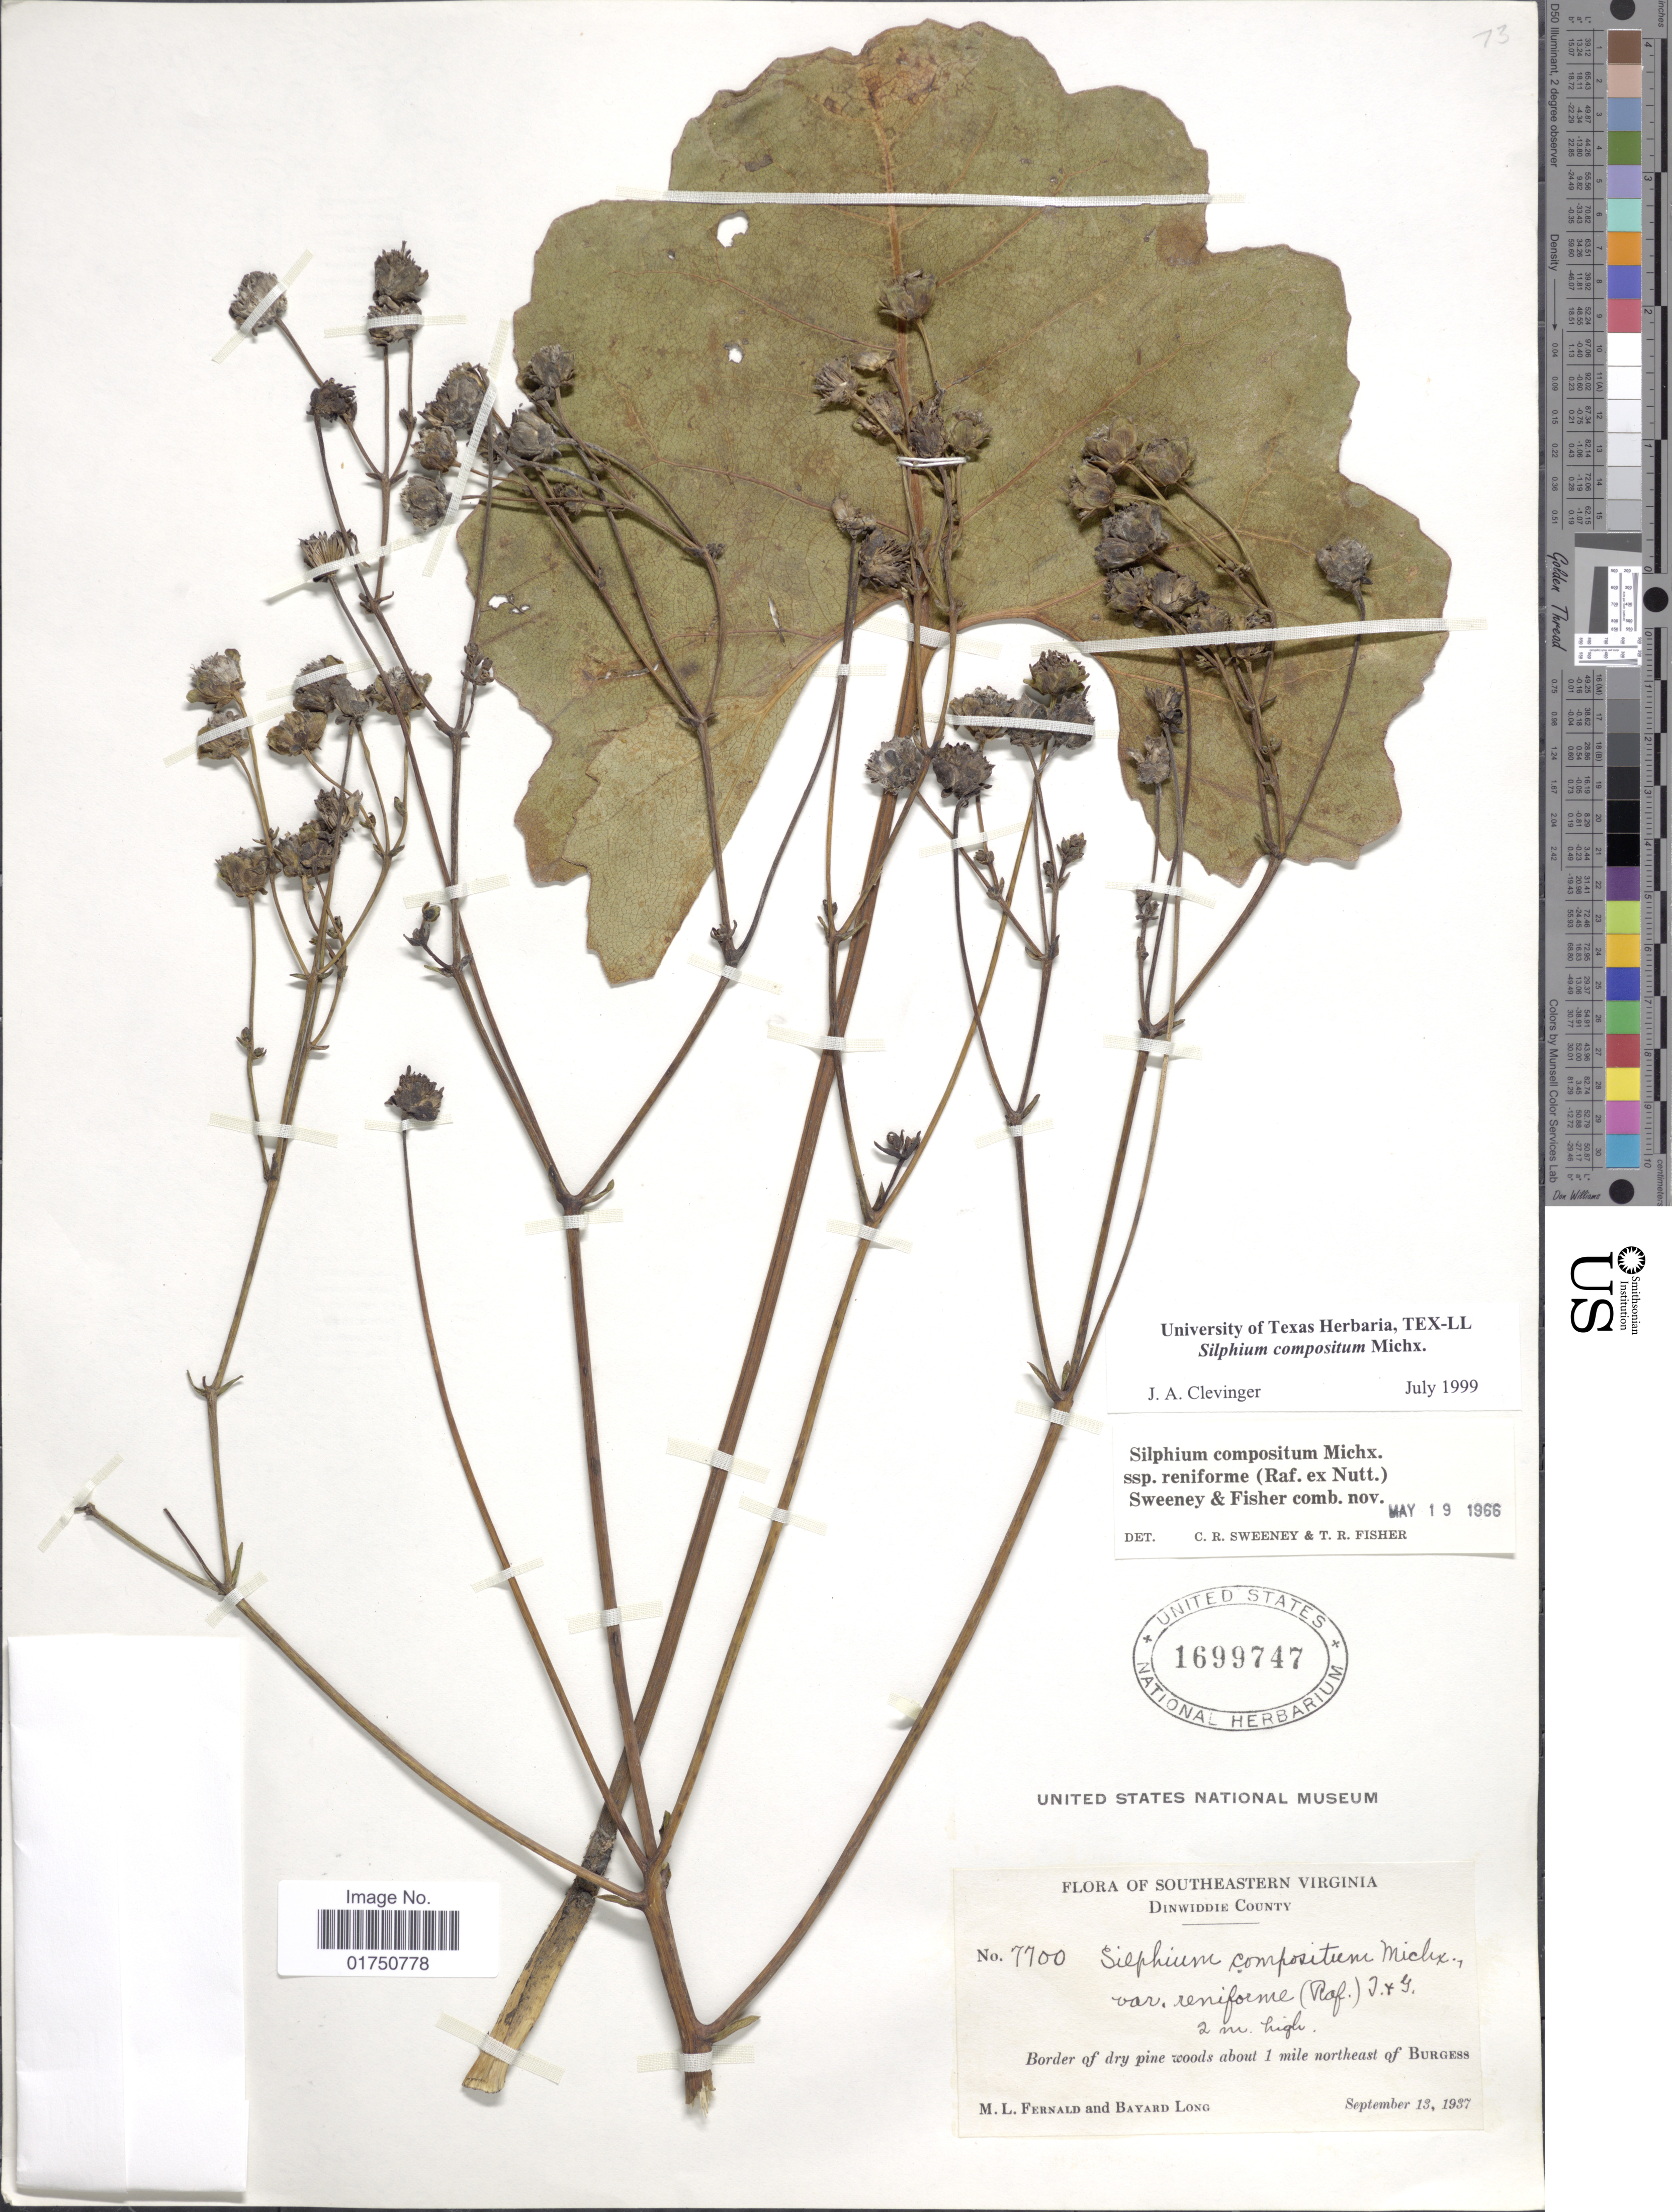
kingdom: Plantae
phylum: Tracheophyta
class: Magnoliopsida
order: Asterales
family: Asteraceae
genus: Silphium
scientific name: Silphium compositum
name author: Michx.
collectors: M. L. Fernald & B. Long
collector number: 7700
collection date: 1937-09-13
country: United States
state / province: Virginia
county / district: Dinwiddie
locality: Border of dry pine woods about 1 mile northeast of Burgess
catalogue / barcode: US 1699747